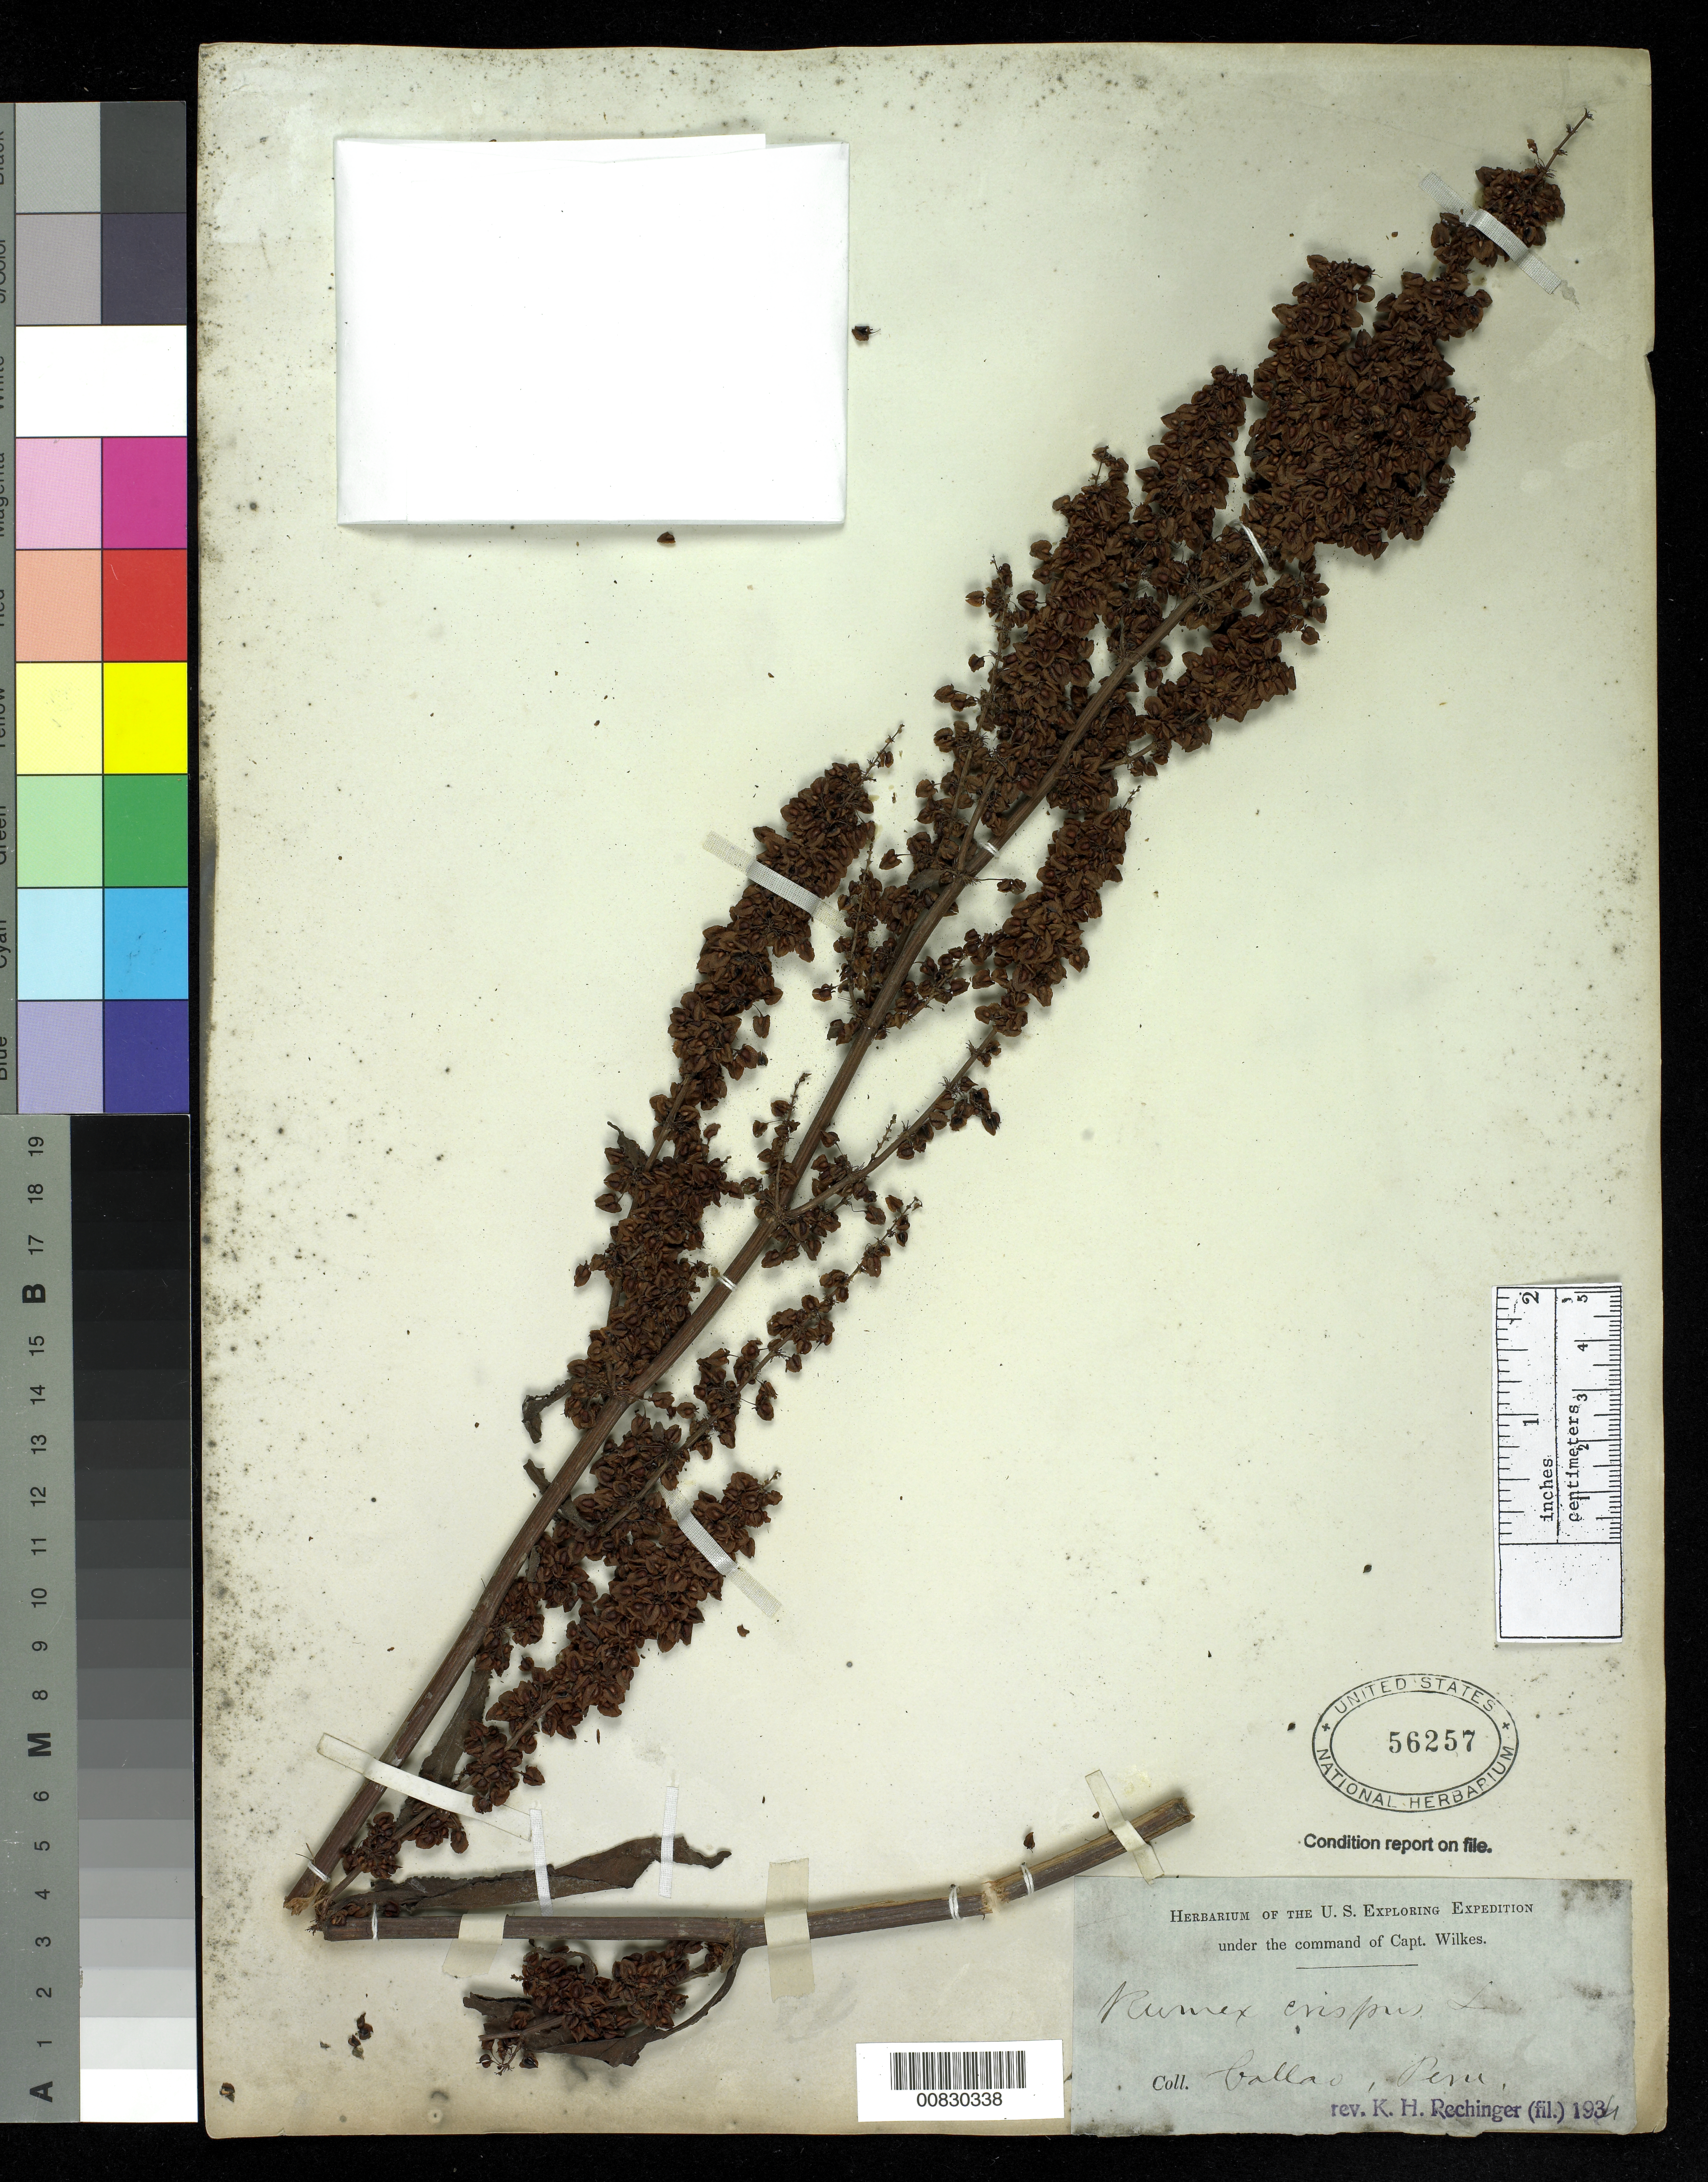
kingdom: Plantae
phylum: Tracheophyta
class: Magnoliopsida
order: Caryophyllales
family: Polygonaceae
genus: Rumex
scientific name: Rumex crispus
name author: L.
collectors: Wilkes Explor. Exped.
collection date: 1838/1842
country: Peru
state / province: Callao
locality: Callao, Peru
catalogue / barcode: US 56257